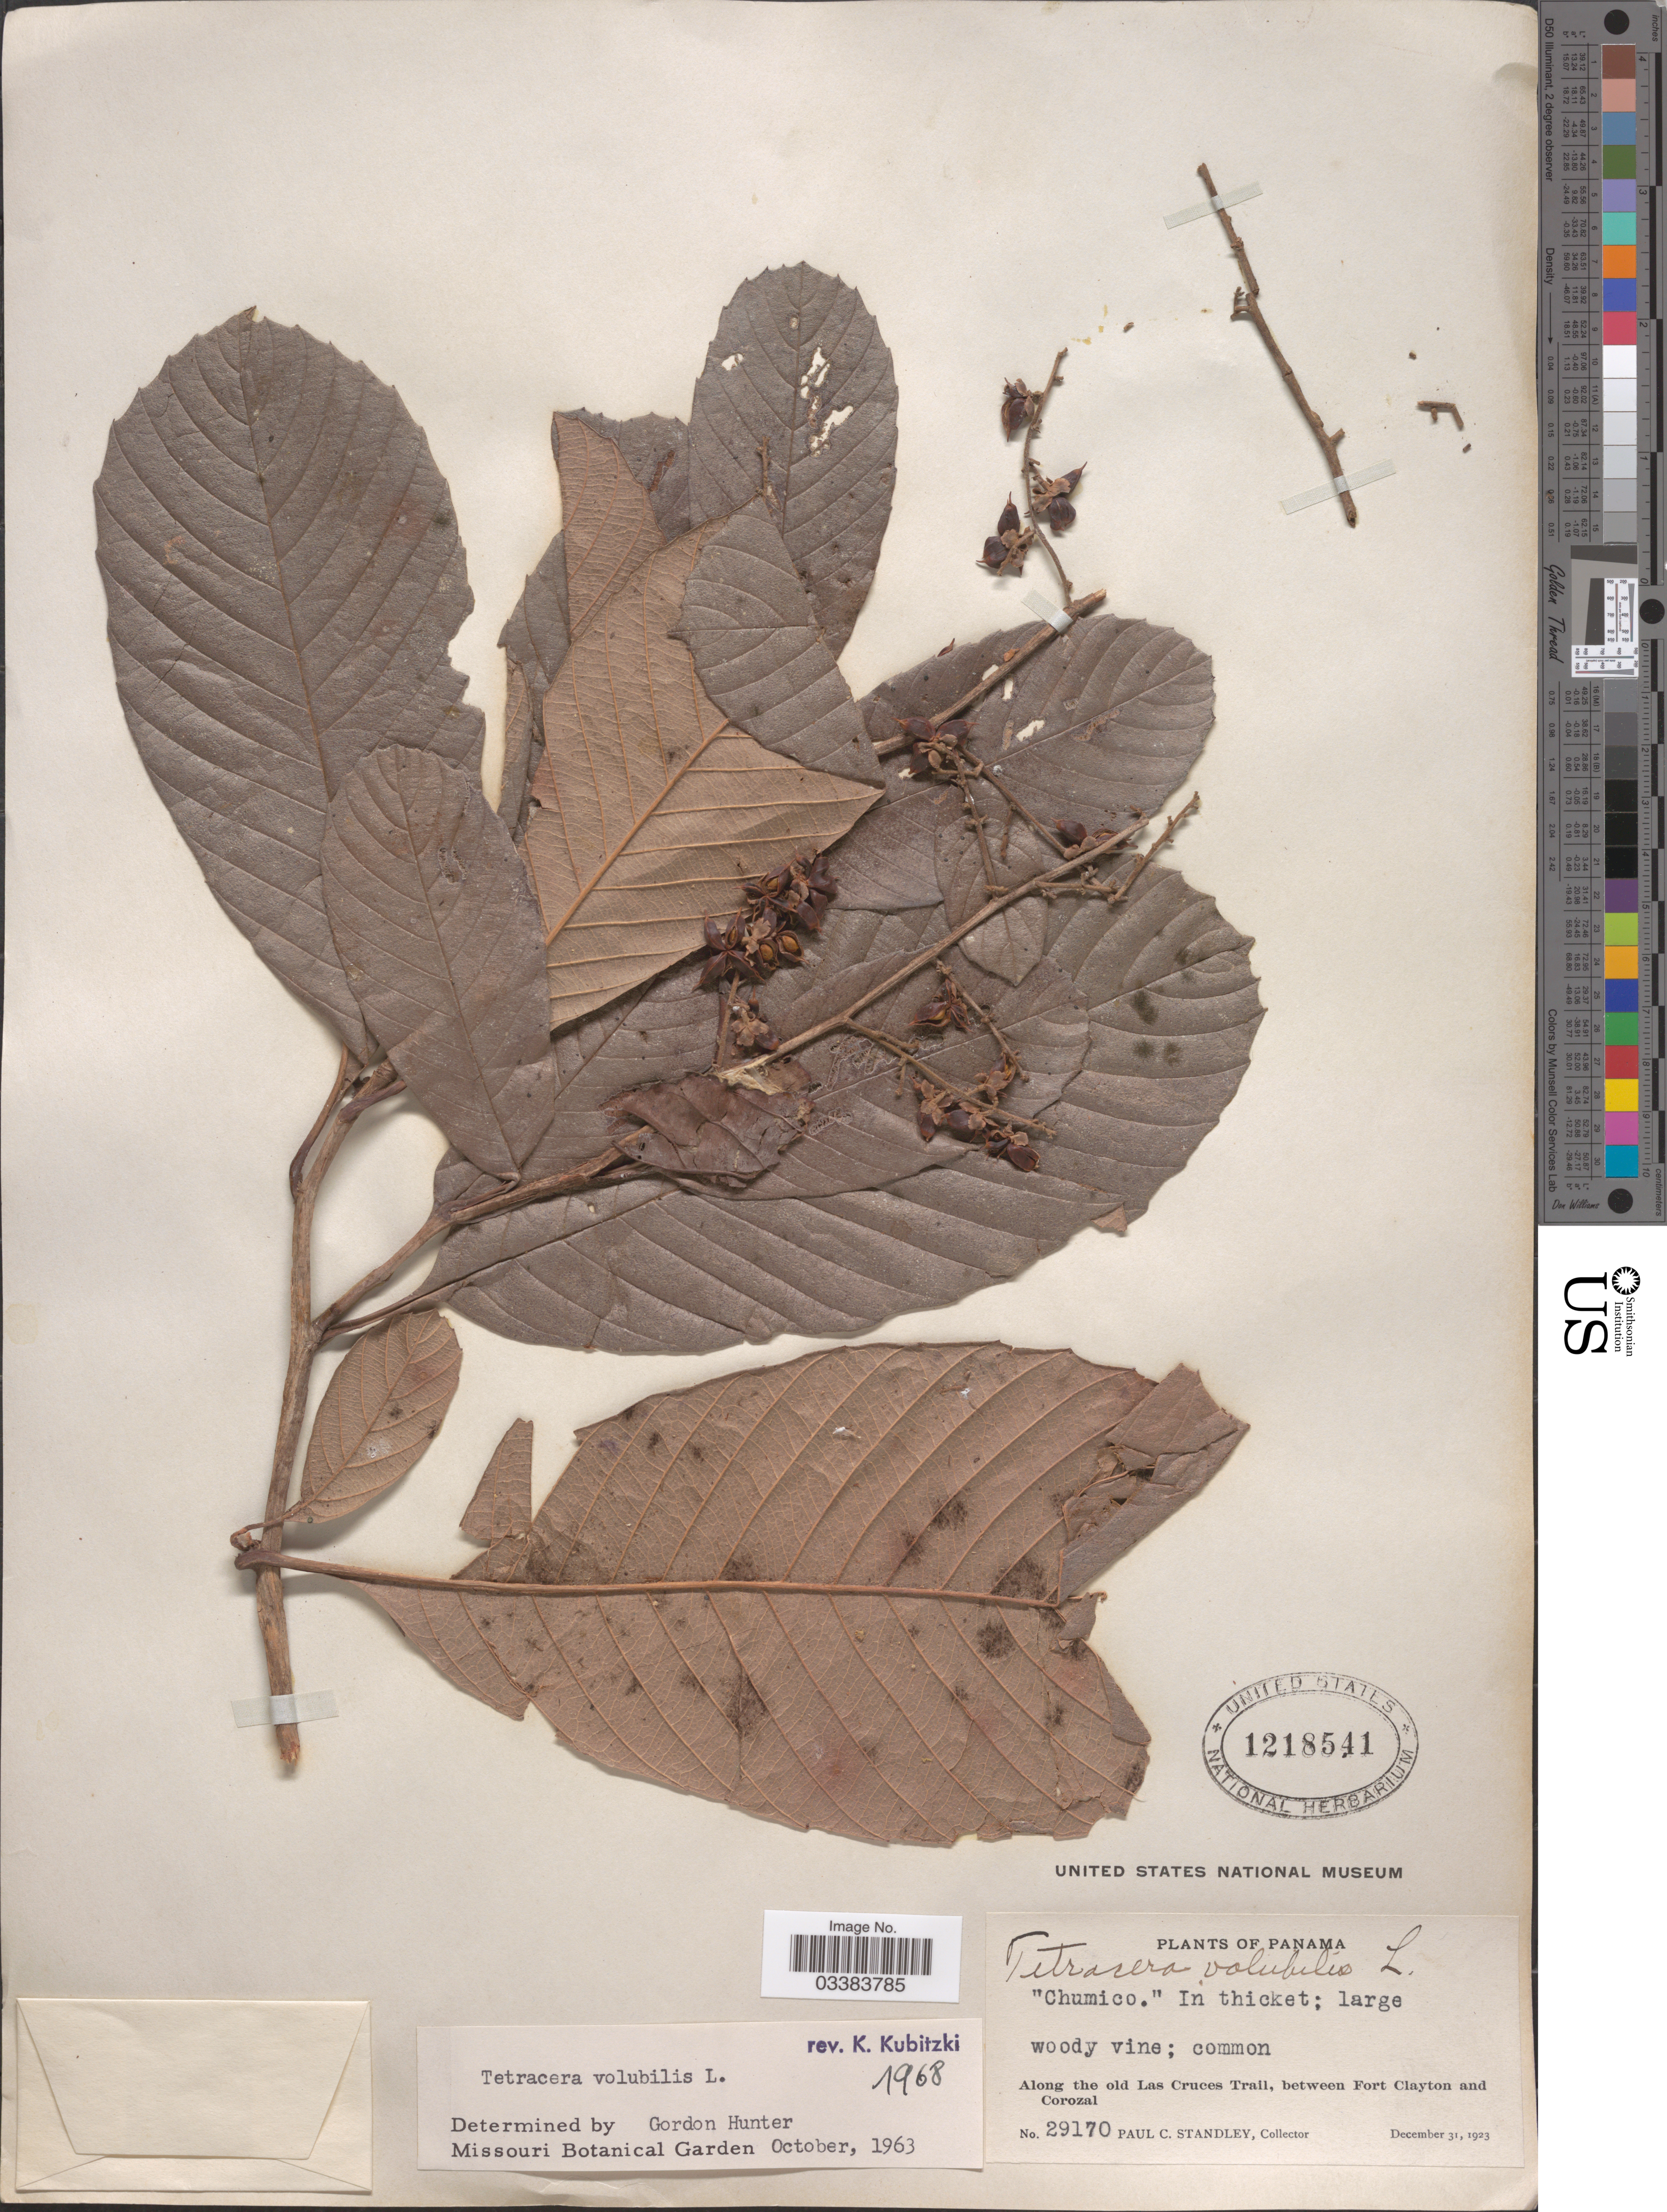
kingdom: Plantae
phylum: Tracheophyta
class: Magnoliopsida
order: Dilleniales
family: Dilleniaceae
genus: Tetracera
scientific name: Tetracera volubilis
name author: L.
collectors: P. C. Standley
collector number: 29170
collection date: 1923-12-31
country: Panama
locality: Along the old Las Cruces Trail, between Fort Clayton and Corozal.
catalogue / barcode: US 1218541